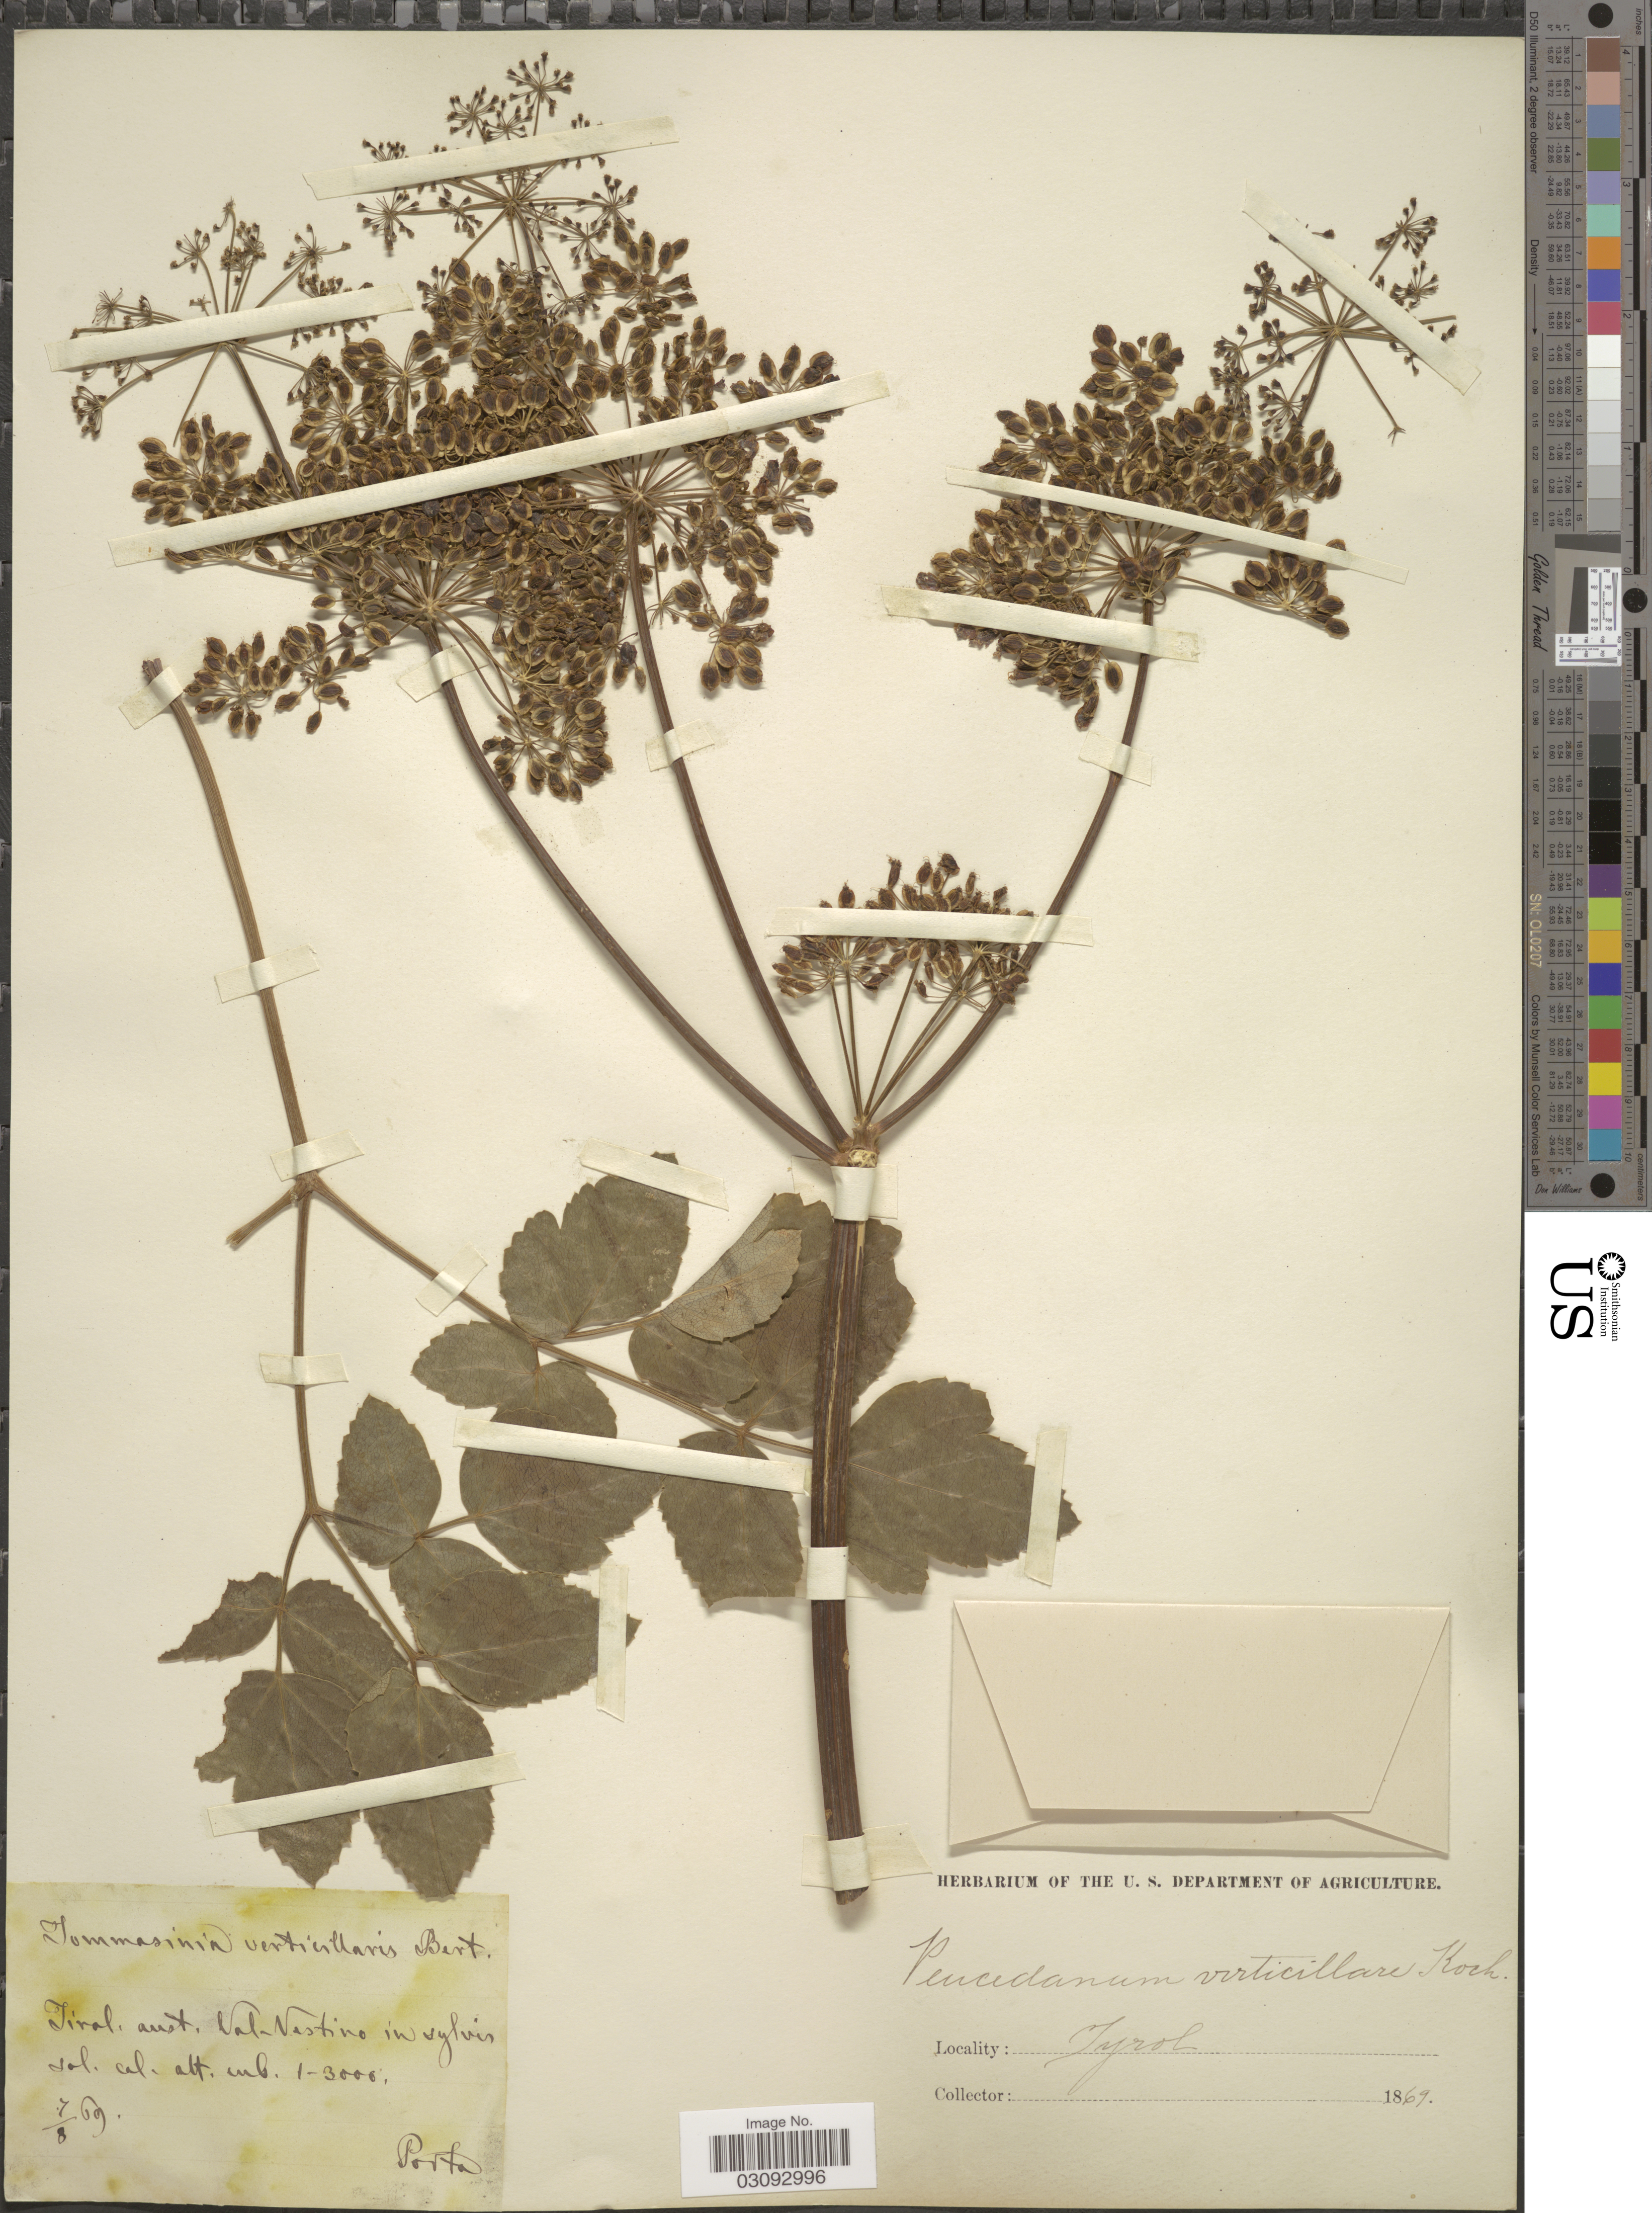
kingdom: Plantae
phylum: Tracheophyta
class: Magnoliopsida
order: Apiales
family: Apiaceae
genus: Peucedanum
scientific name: Peucedanum verticillare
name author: (L.) W.J.D. Koch ex DC.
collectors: -- Porta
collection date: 1869-08-07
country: Italy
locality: Tirol. aust. Val-Vestino in sylvis.